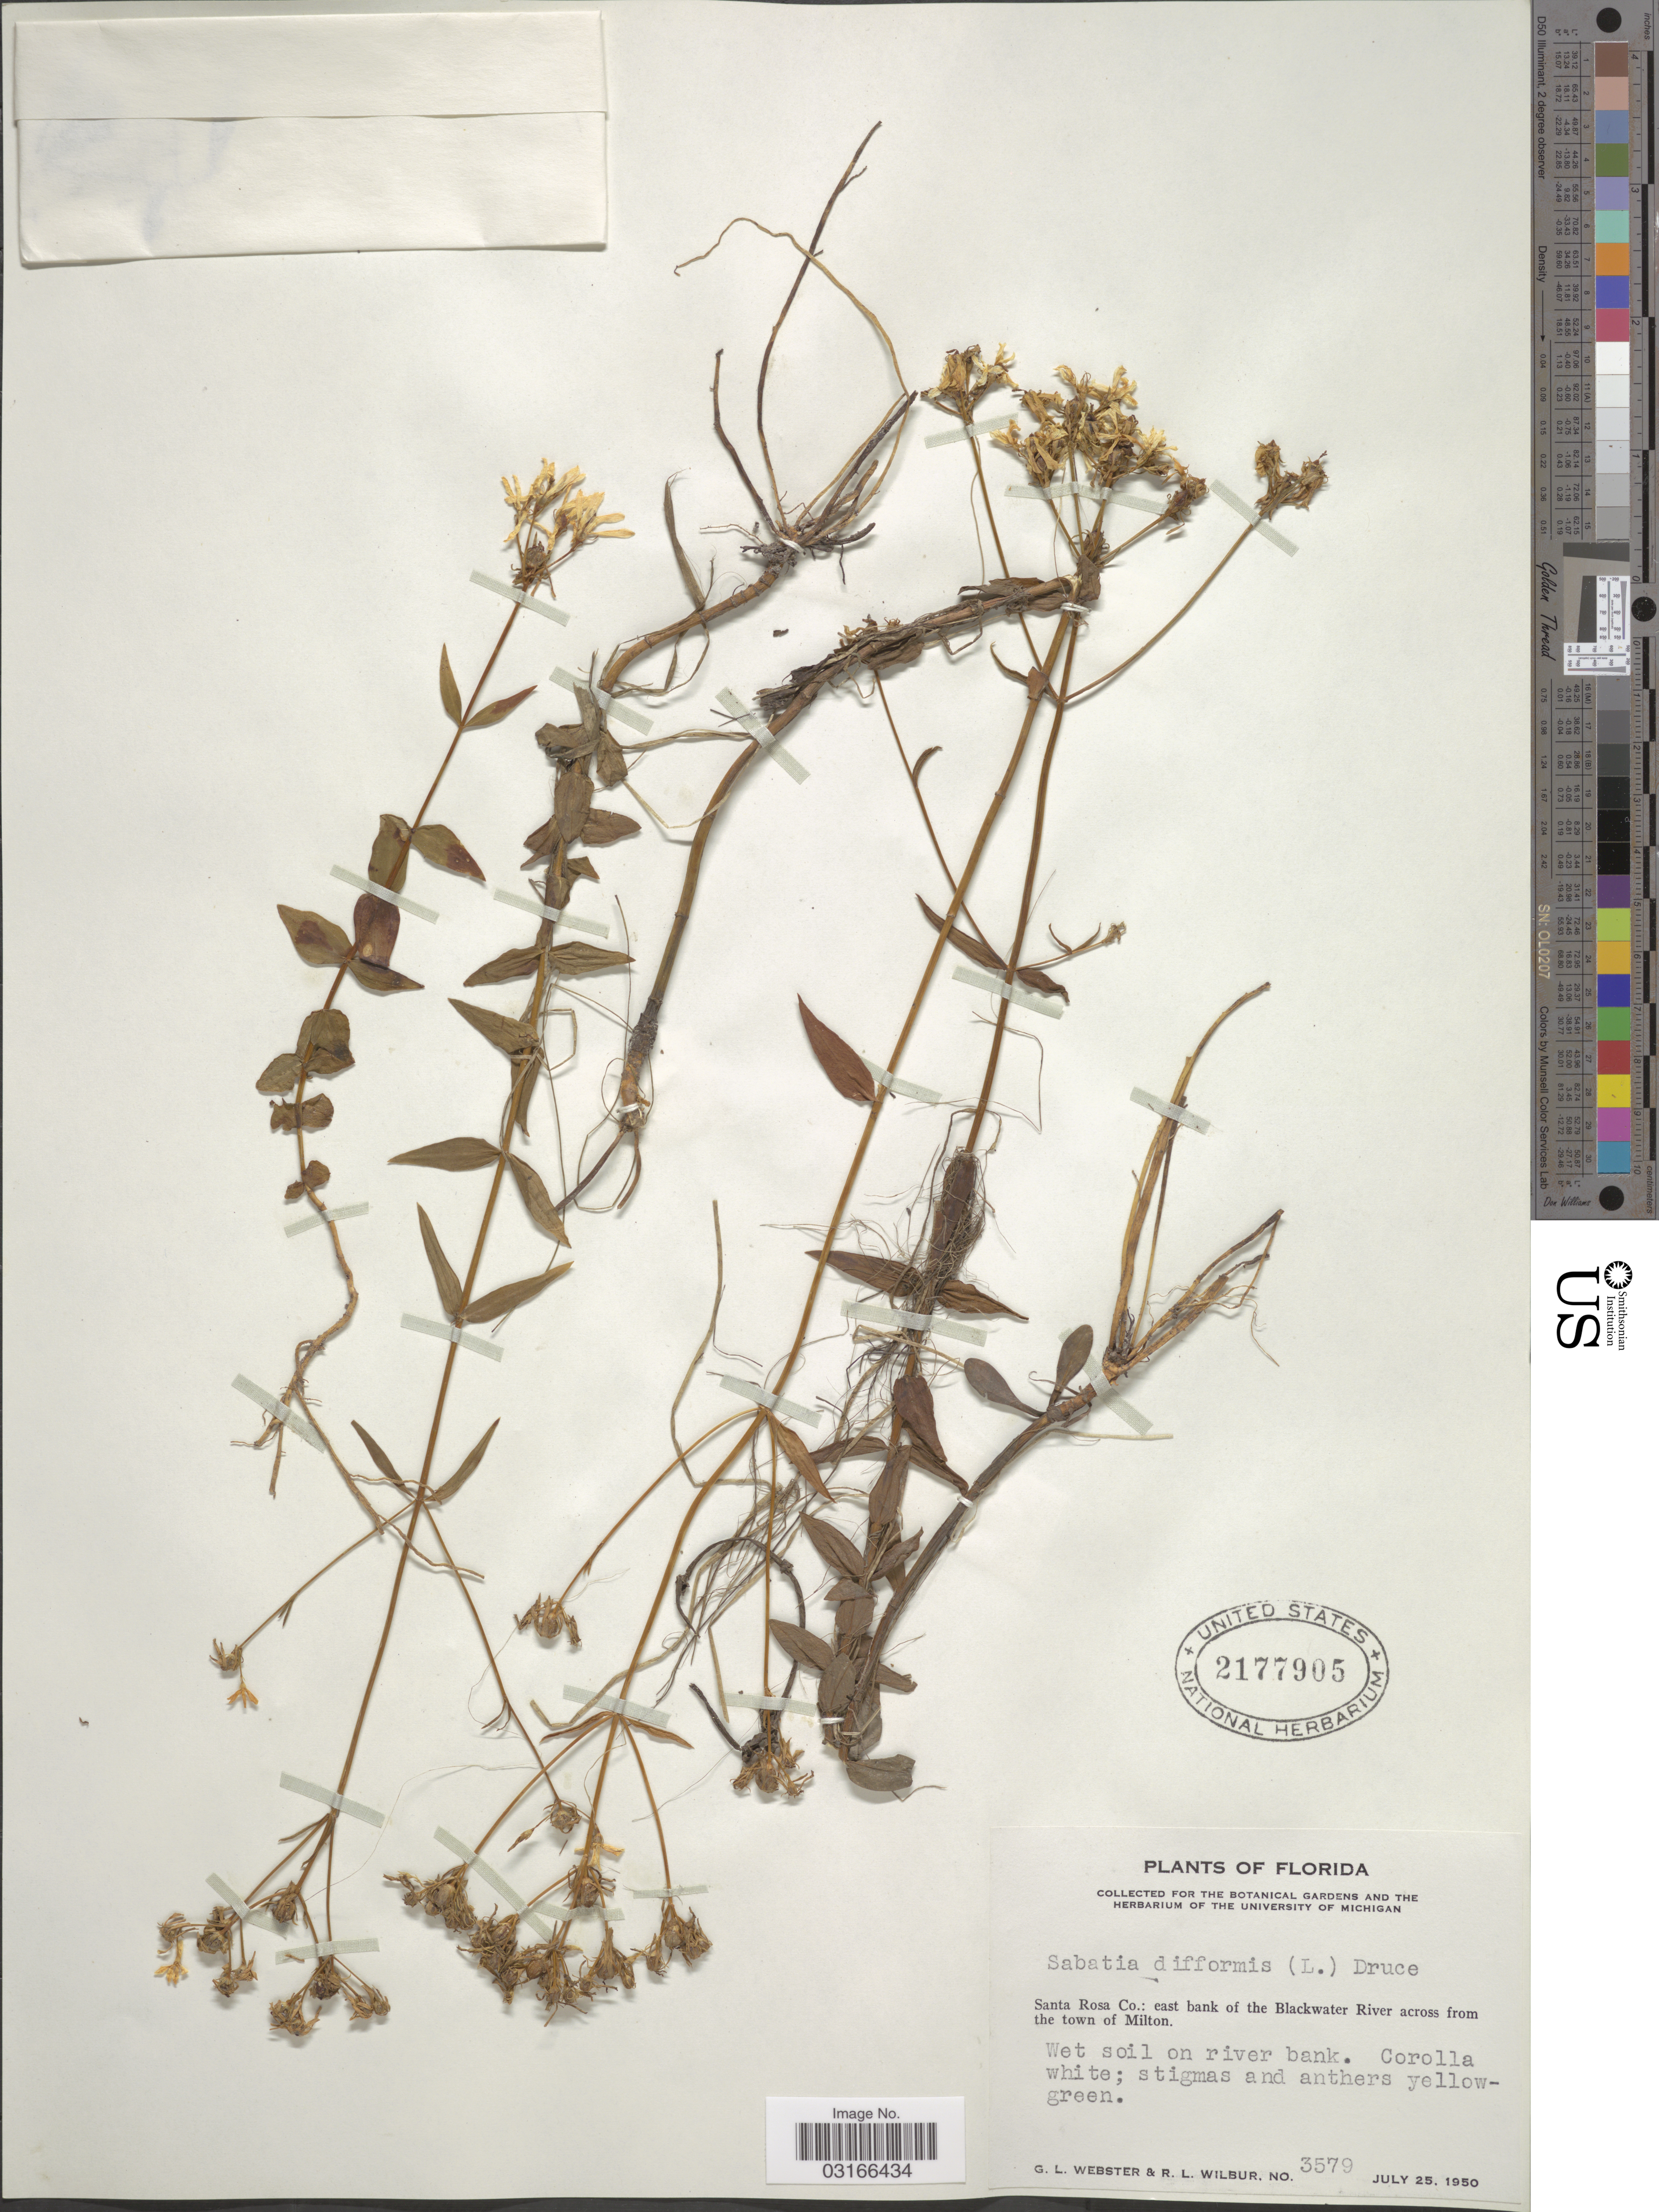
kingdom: Plantae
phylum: Tracheophyta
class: Magnoliopsida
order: Gentianales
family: Gentianaceae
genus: Sabatia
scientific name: Sabatia difformis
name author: (L.) Druce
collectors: G. L. Webster & R. L. Wilbur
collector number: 3579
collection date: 1950-07-25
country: United States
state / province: Florida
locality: Santa Rosa Co.: east bank of the Blackwater River across from the town of Milton. Wet soil on river bank.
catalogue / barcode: US 2177905